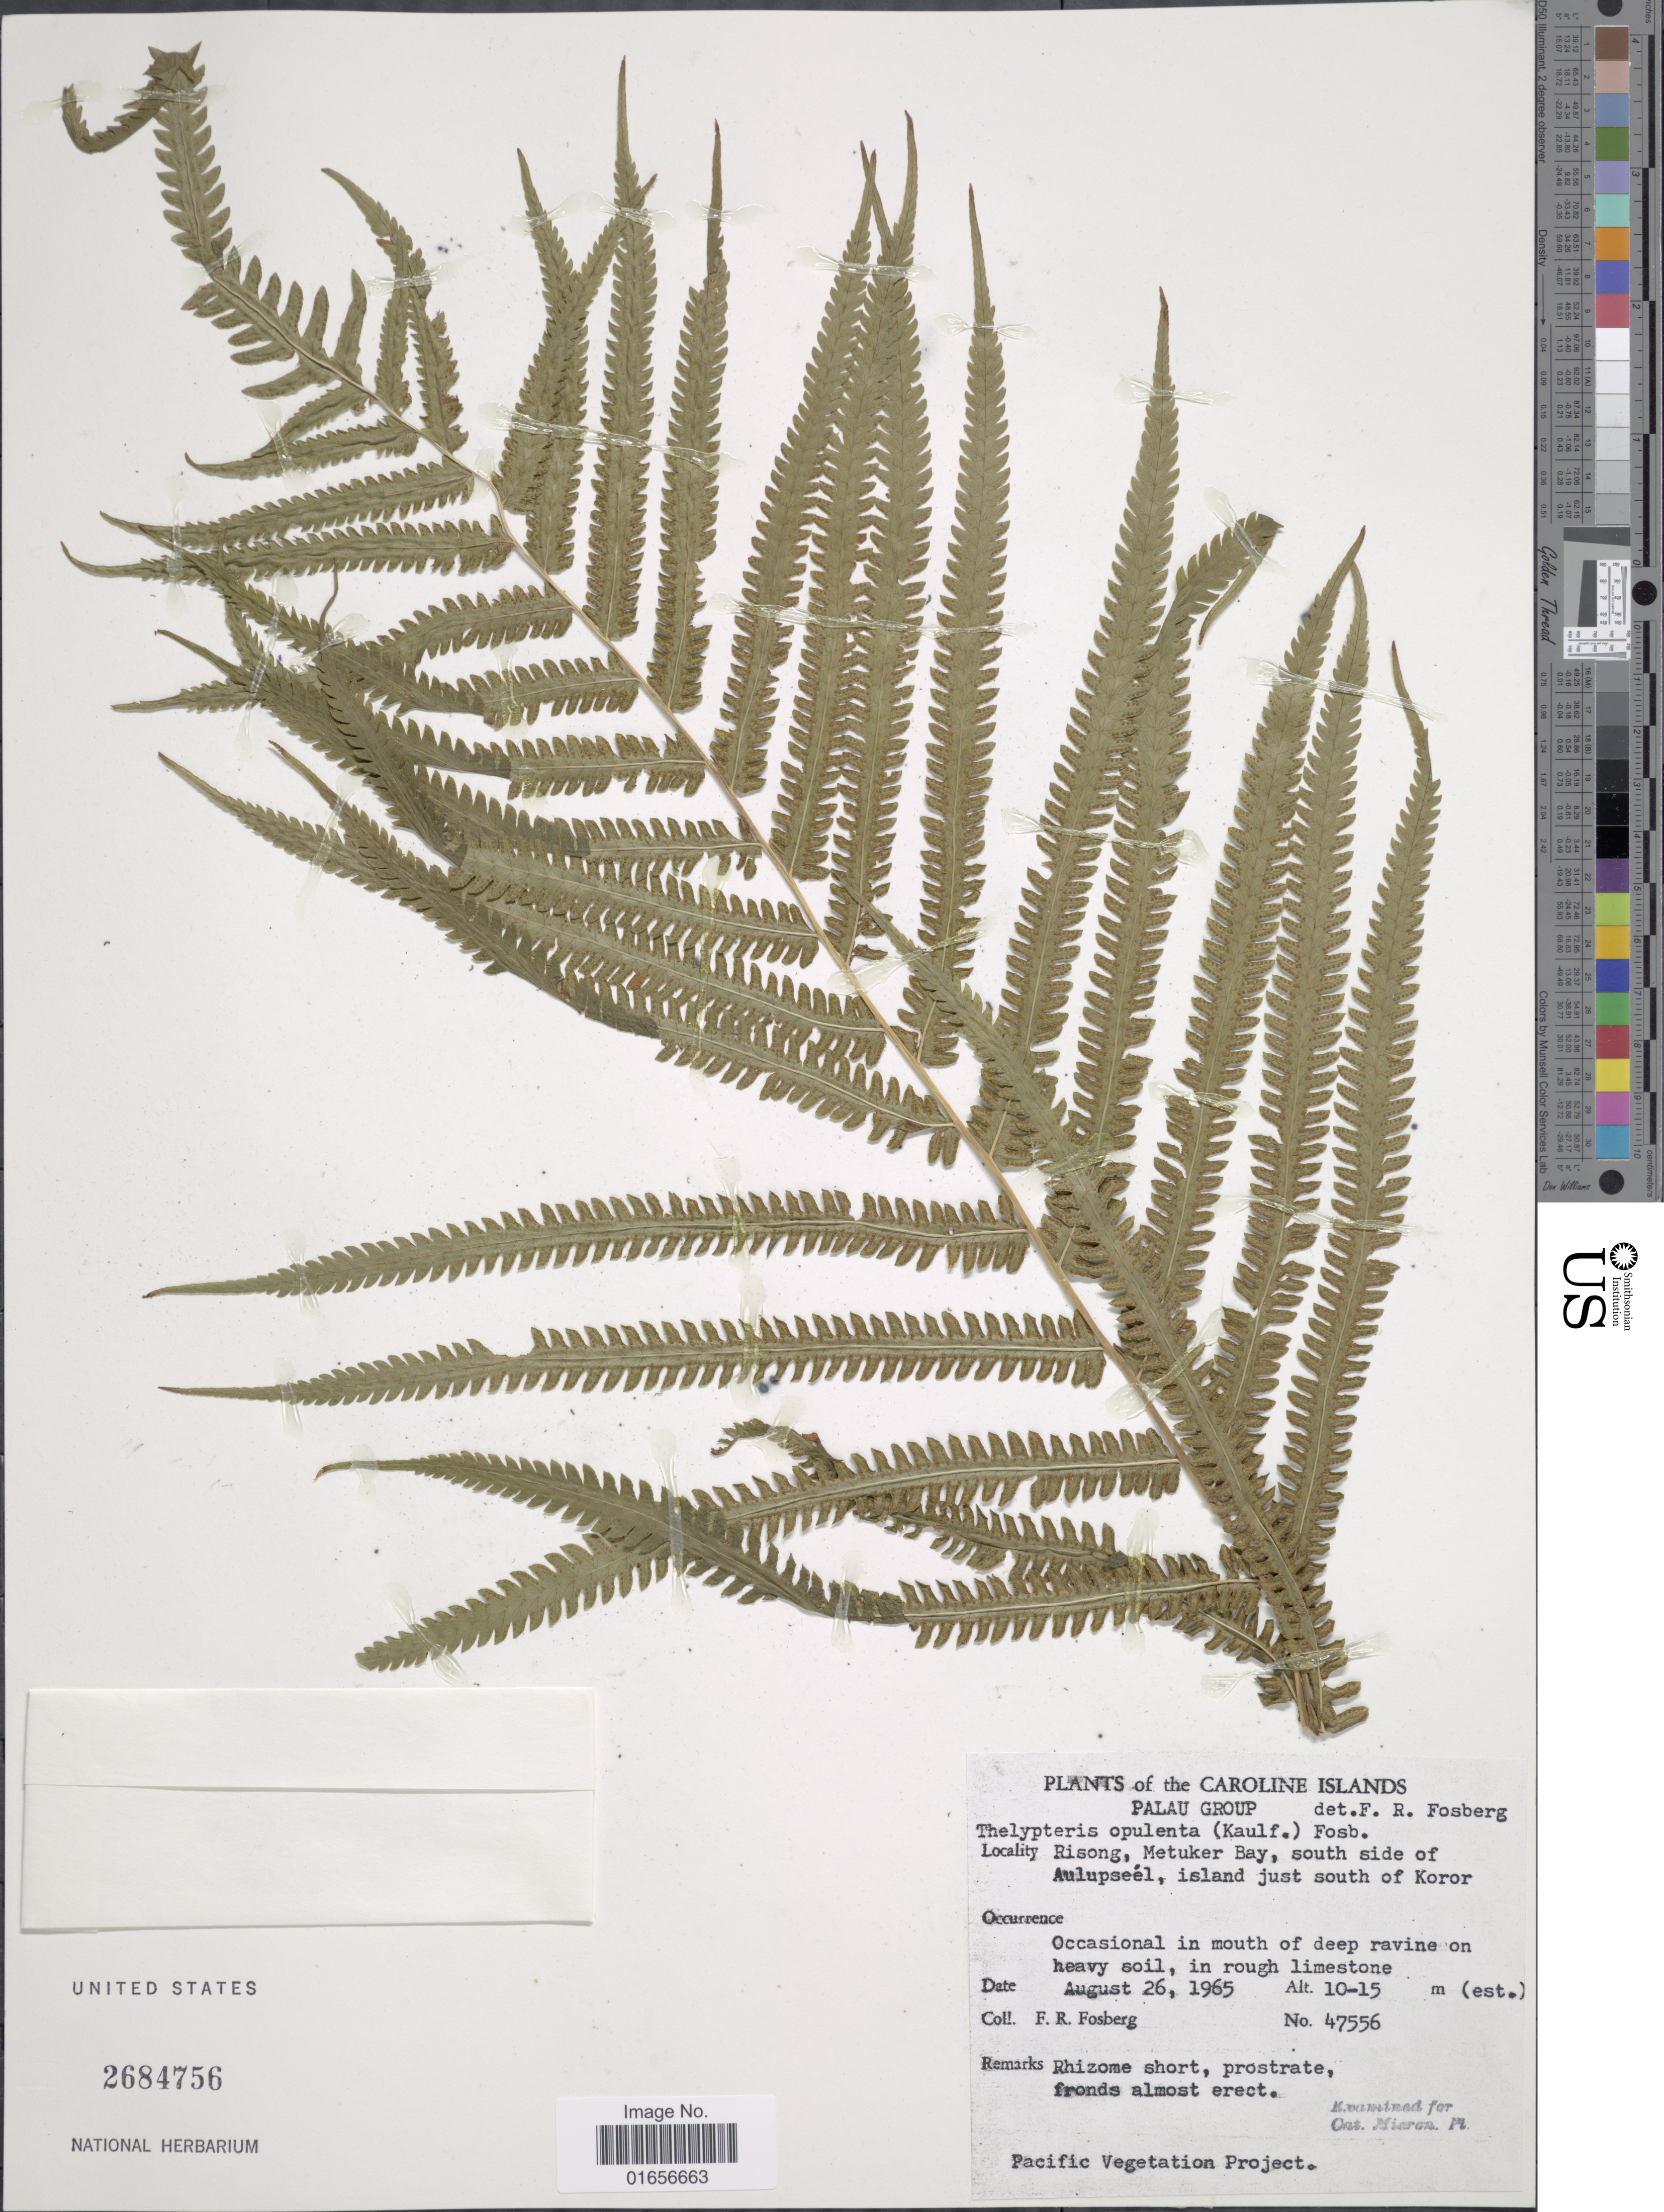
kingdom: Plantae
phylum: Tracheophyta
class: Polypodiopsida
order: Polypodiales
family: Thelypteridaceae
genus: Amphineuron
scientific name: Amphineuron opulentum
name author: (Kaulf.) Holttum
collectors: F. R. Fosberg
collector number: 47556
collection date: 1965-08-26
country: Palau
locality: Palau Group, Risong, Metuker Bay, south side of Aulupseel, island just south of Koror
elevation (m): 10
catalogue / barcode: US 2684756